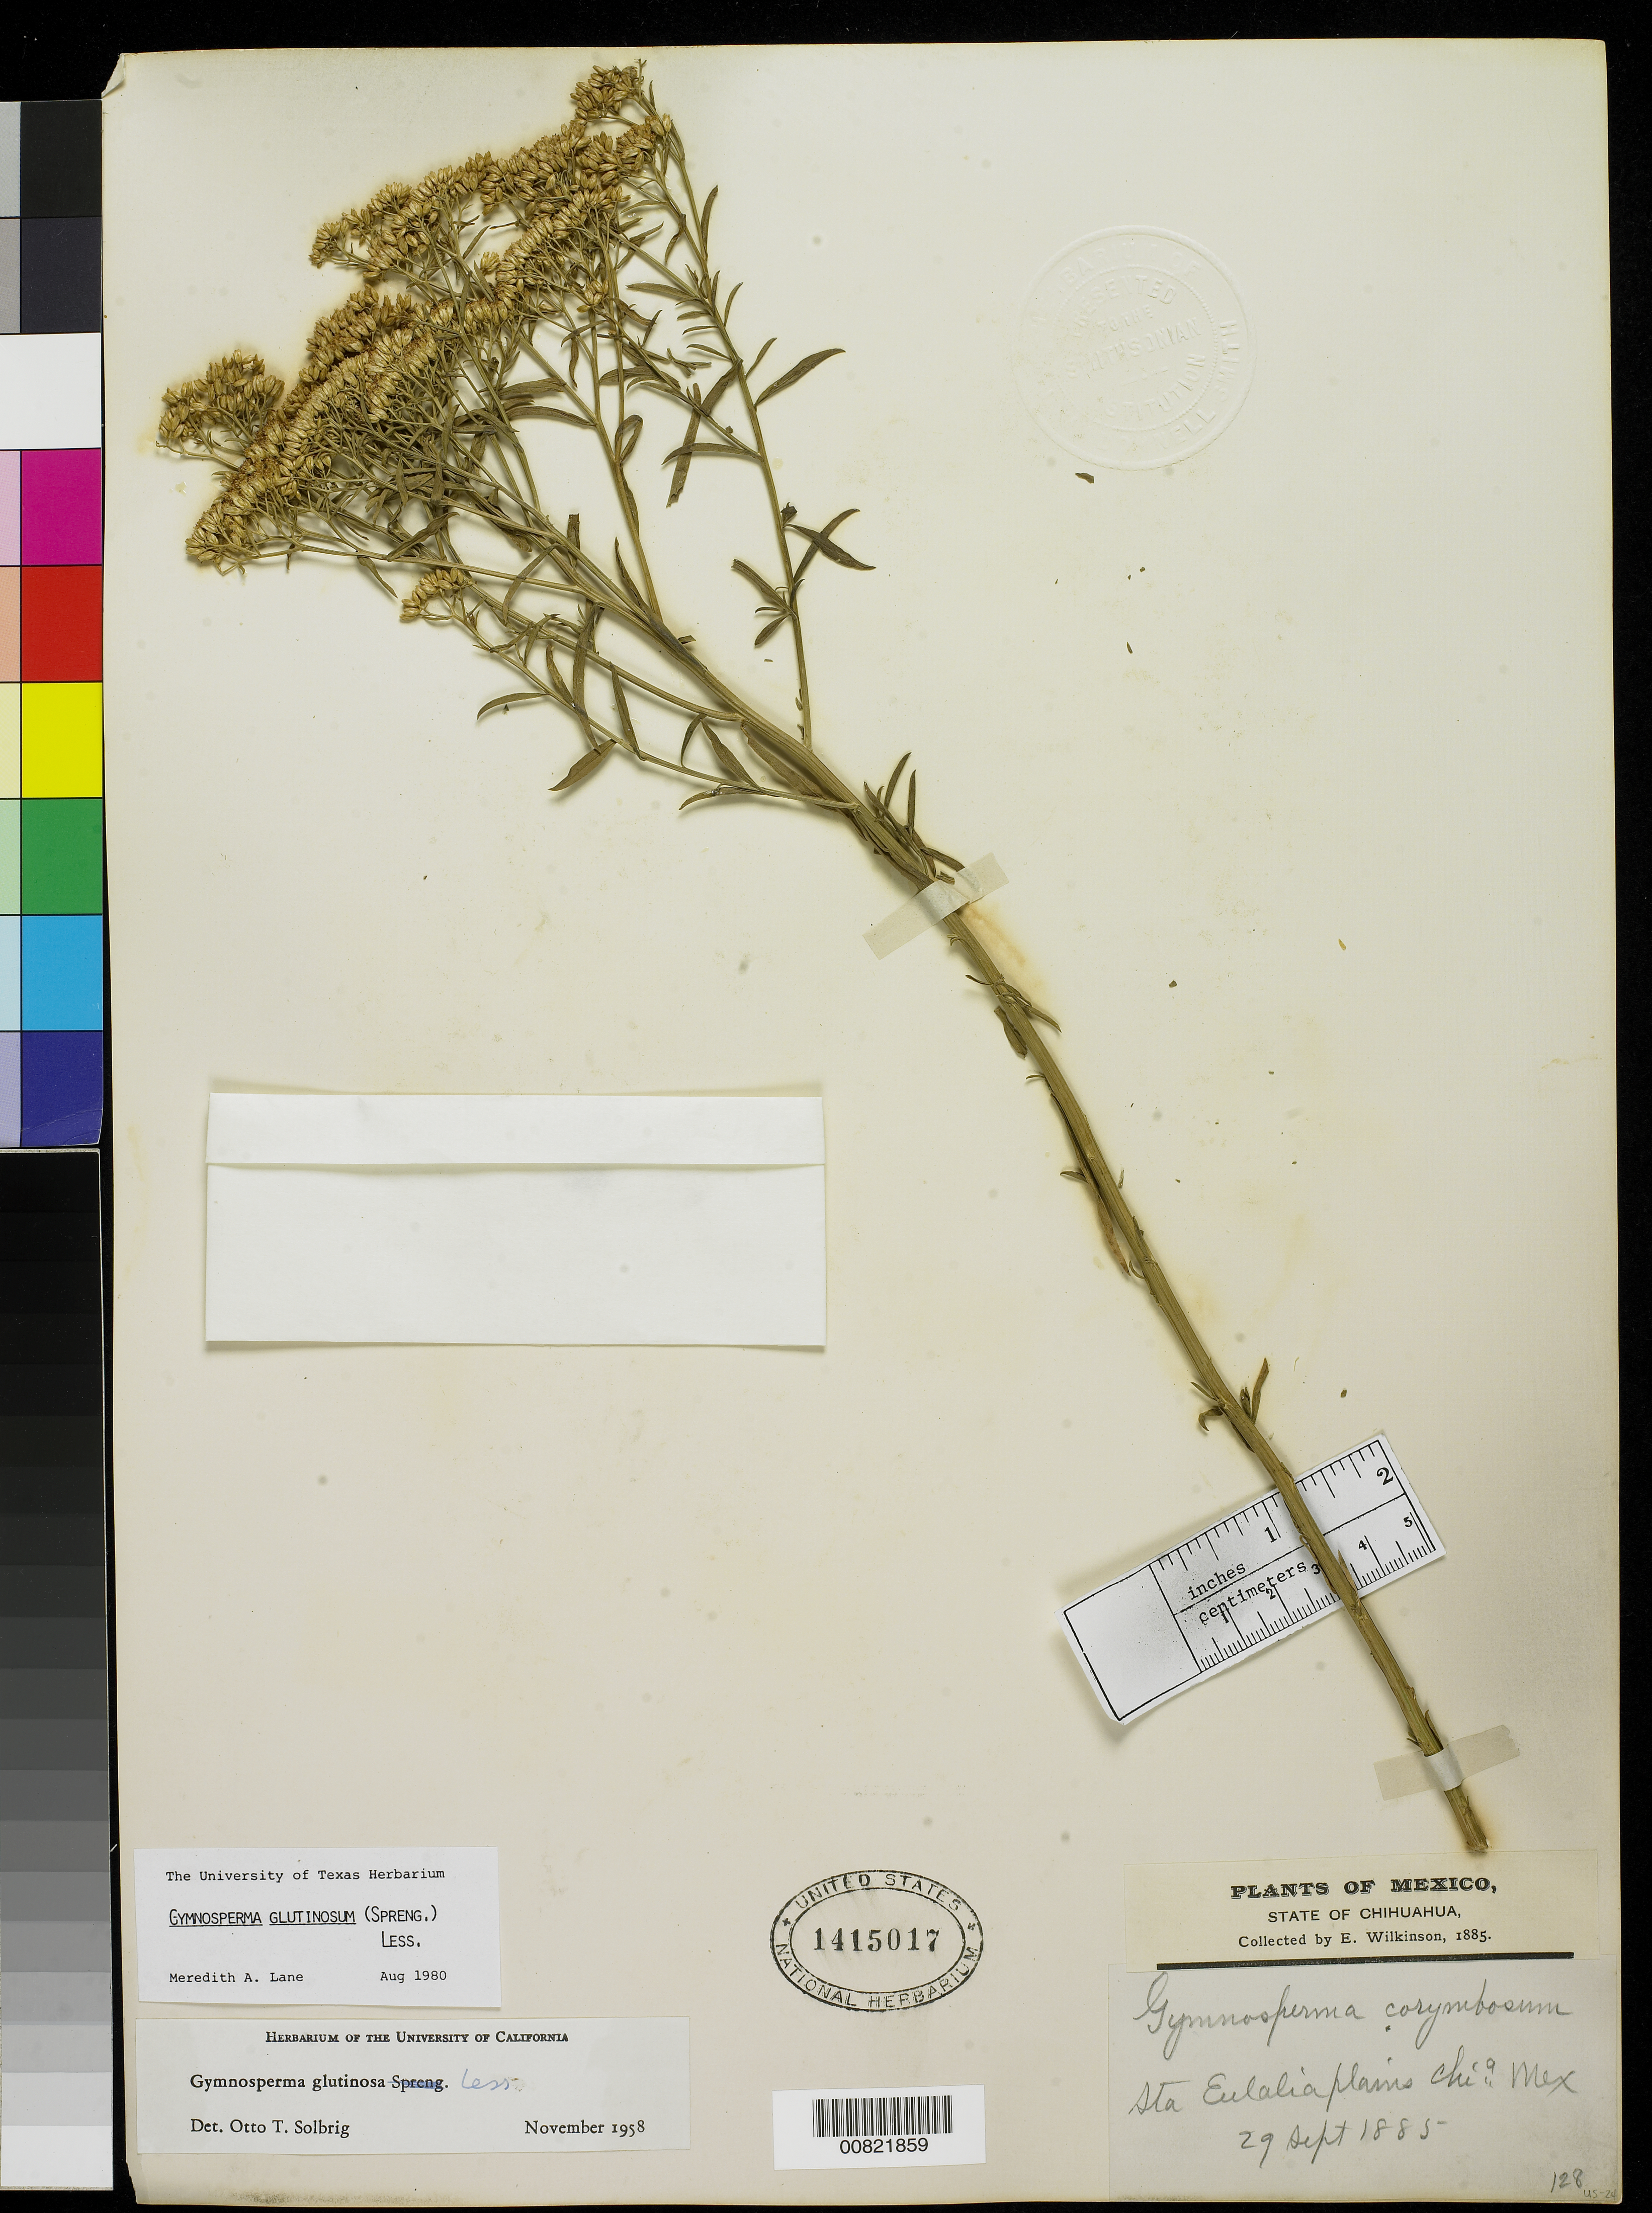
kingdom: Plantae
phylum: Tracheophyta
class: Magnoliopsida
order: Asterales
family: Asteraceae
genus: Gymnosperma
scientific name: Gymnosperma glutinosum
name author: (Spreng.) Less.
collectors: E. Wilkinson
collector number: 128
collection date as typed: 29 Sep 1885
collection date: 1885-09-29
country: Mexico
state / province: Chihuahua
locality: Sta. Eulalia plains, Chihuahua.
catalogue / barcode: US 1415017